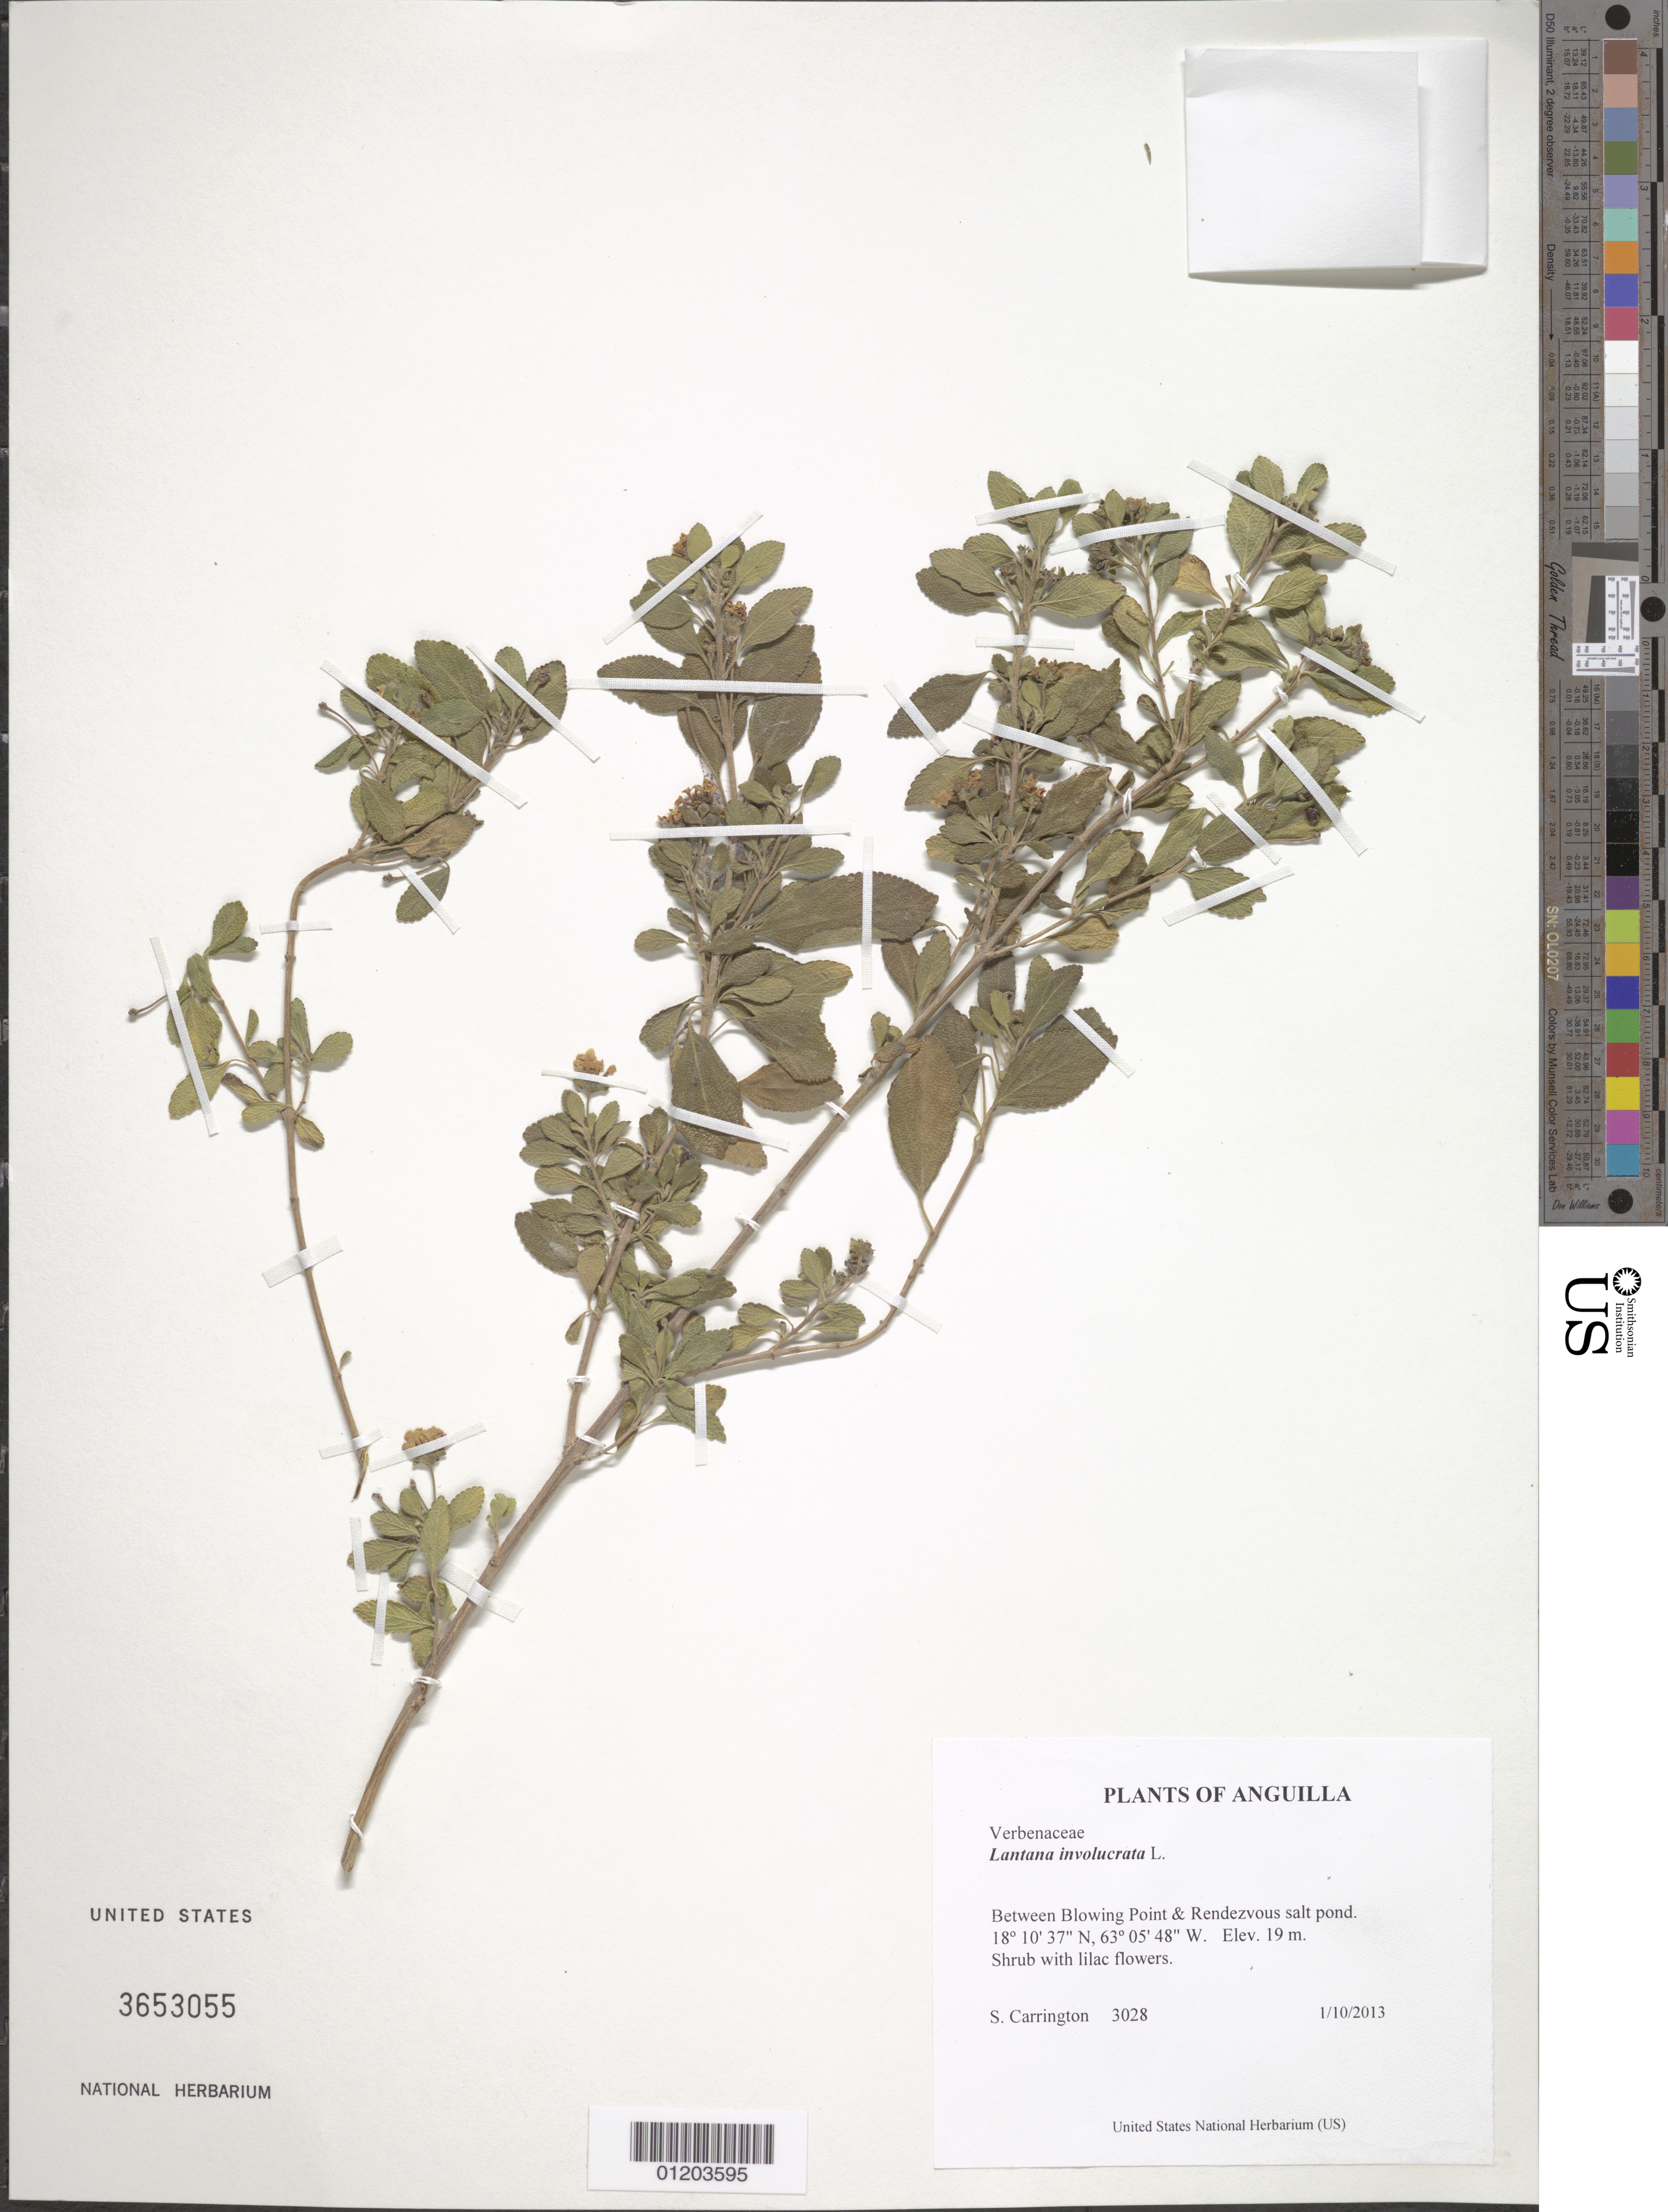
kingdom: Plantae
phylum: Tracheophyta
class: Magnoliopsida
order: Lamiales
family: Verbenaceae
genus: Lantana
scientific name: Lantana involucrata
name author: L.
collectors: C. M. S. Carrington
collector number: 3028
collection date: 2013-01-10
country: Anguilla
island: Anguilla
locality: Blowing Point to Rendezvous salt pond.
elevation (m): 19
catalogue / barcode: US 3653055